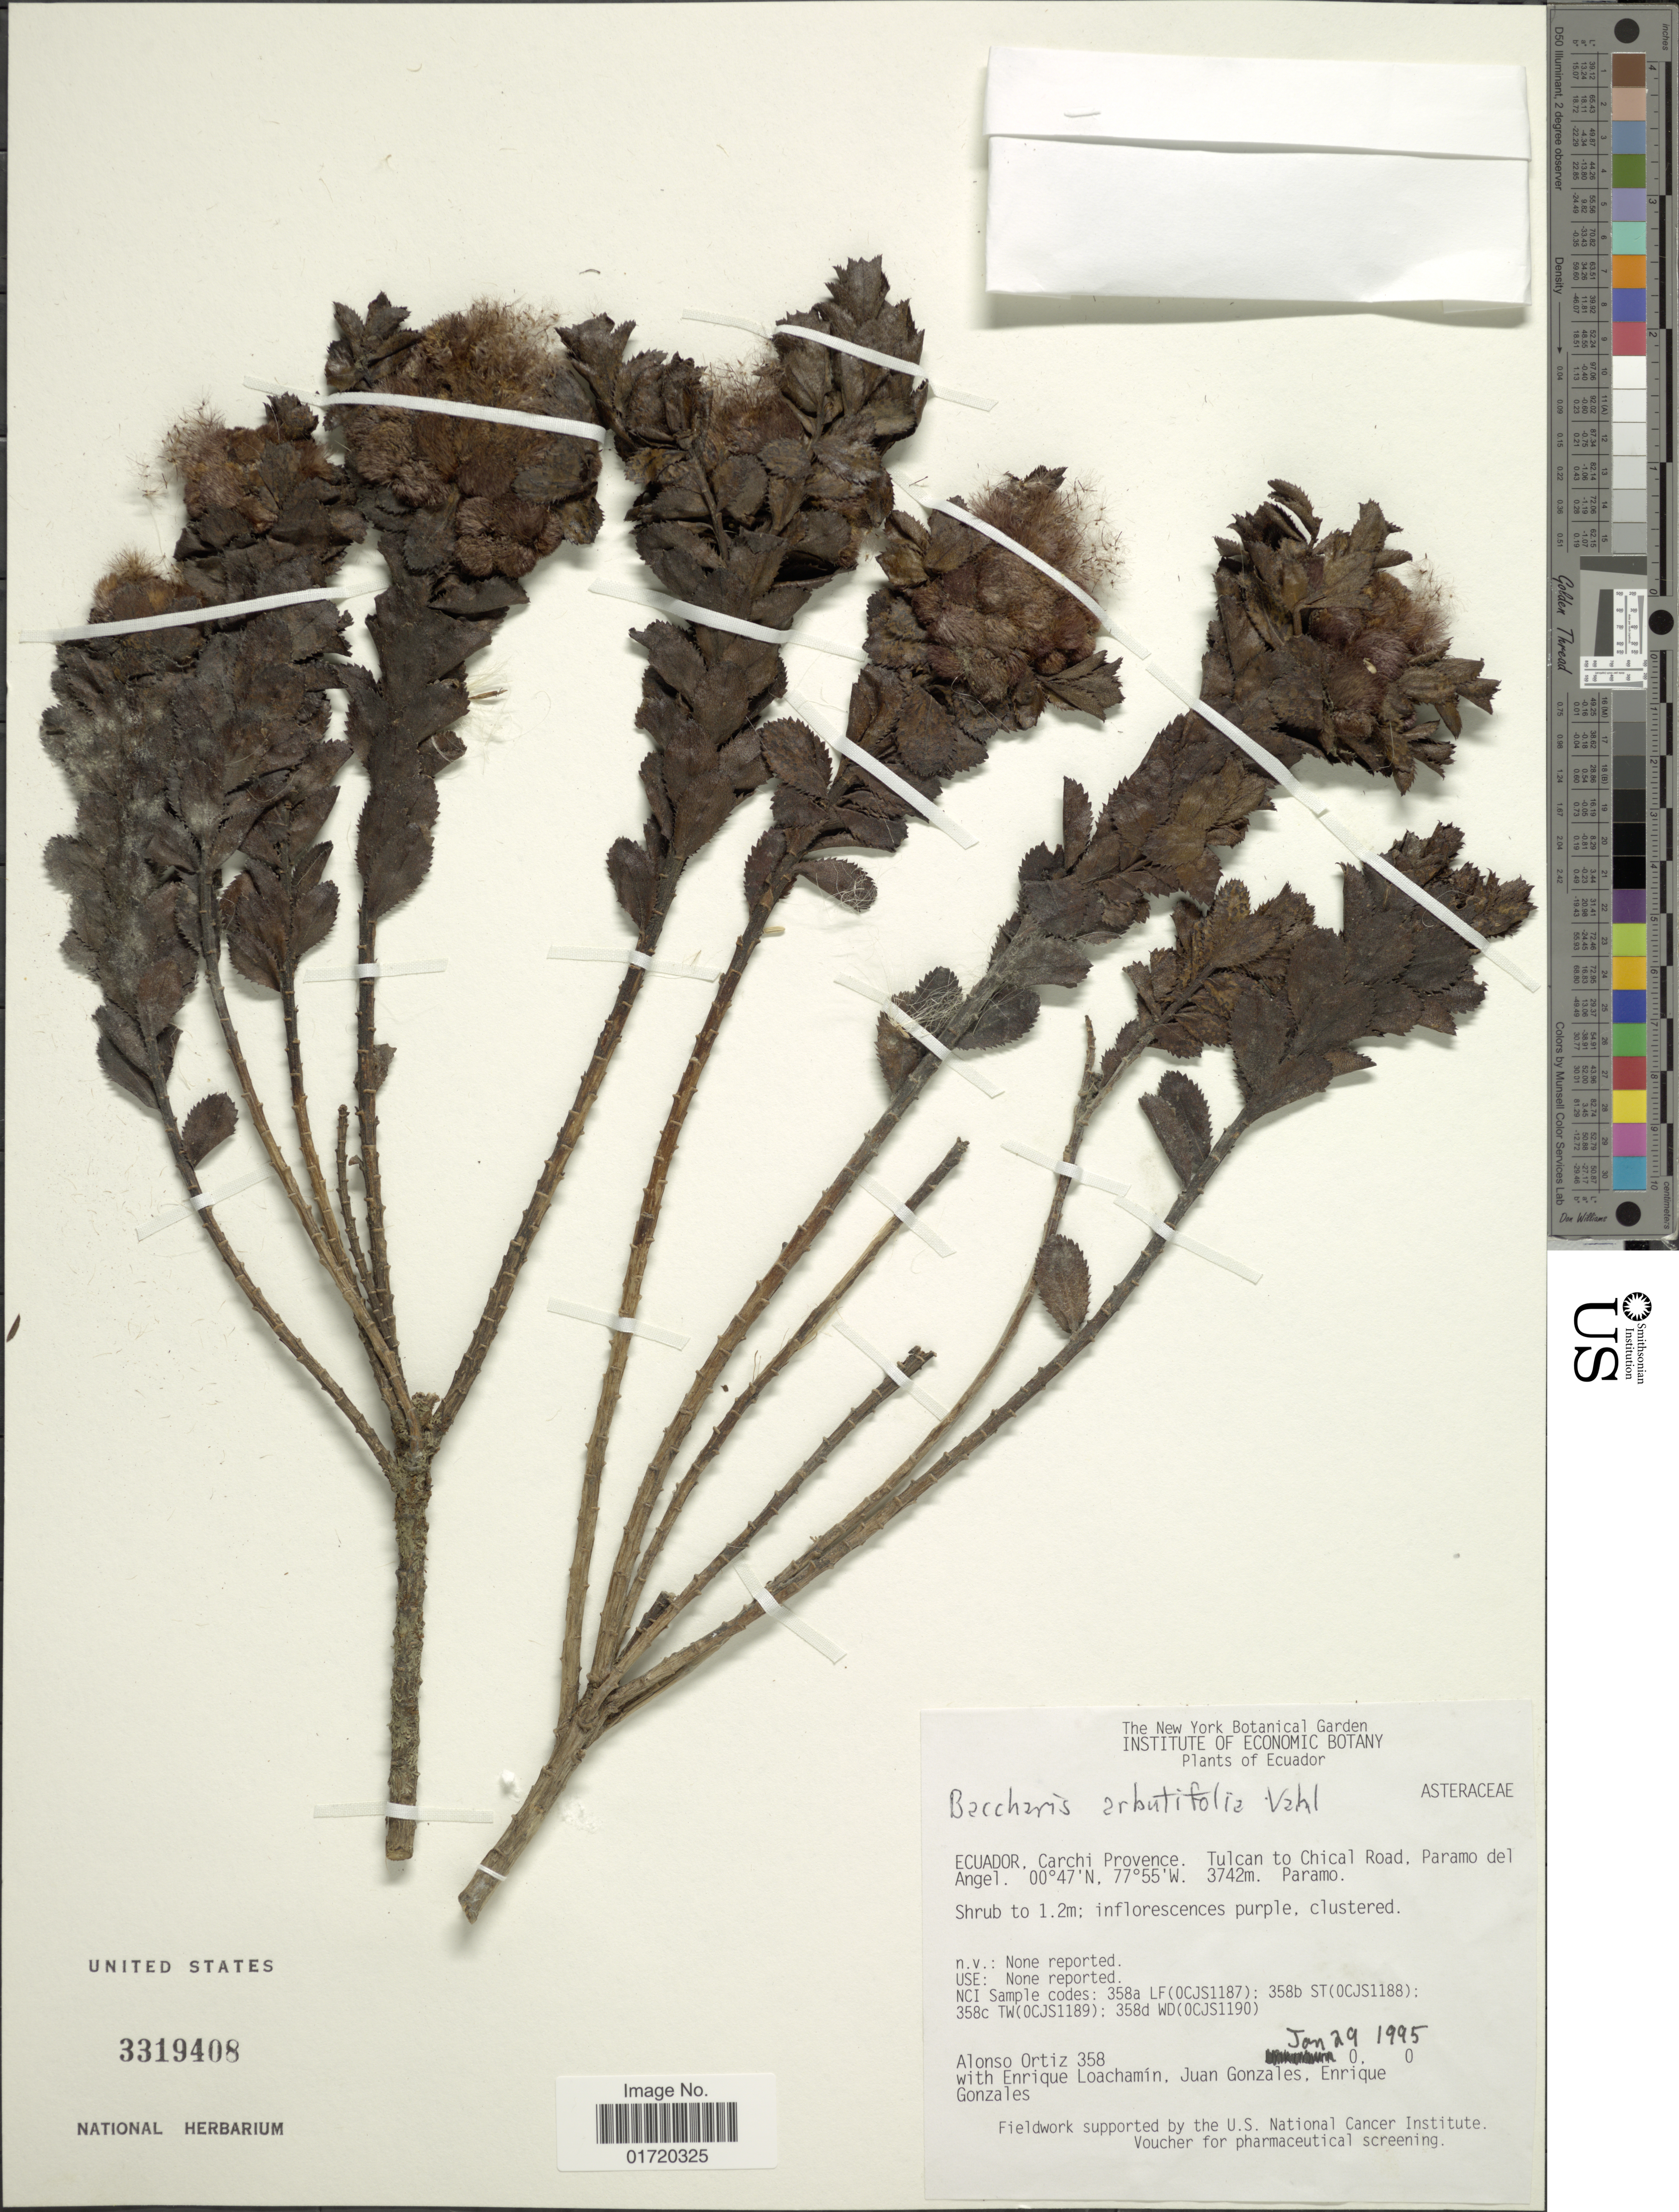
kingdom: Plantae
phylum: Tracheophyta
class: Magnoliopsida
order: Asterales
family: Asteraceae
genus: Baccharis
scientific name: Baccharis arbutifolia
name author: Vahl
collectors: A. Ortiz, E. Loachamin, J. Gonzales & E. Gonzales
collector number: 358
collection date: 1995-01-29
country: Ecuador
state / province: Carchi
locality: Tulcan to Chical Road, Paramo del Angel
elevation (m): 3742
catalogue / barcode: US 3319408